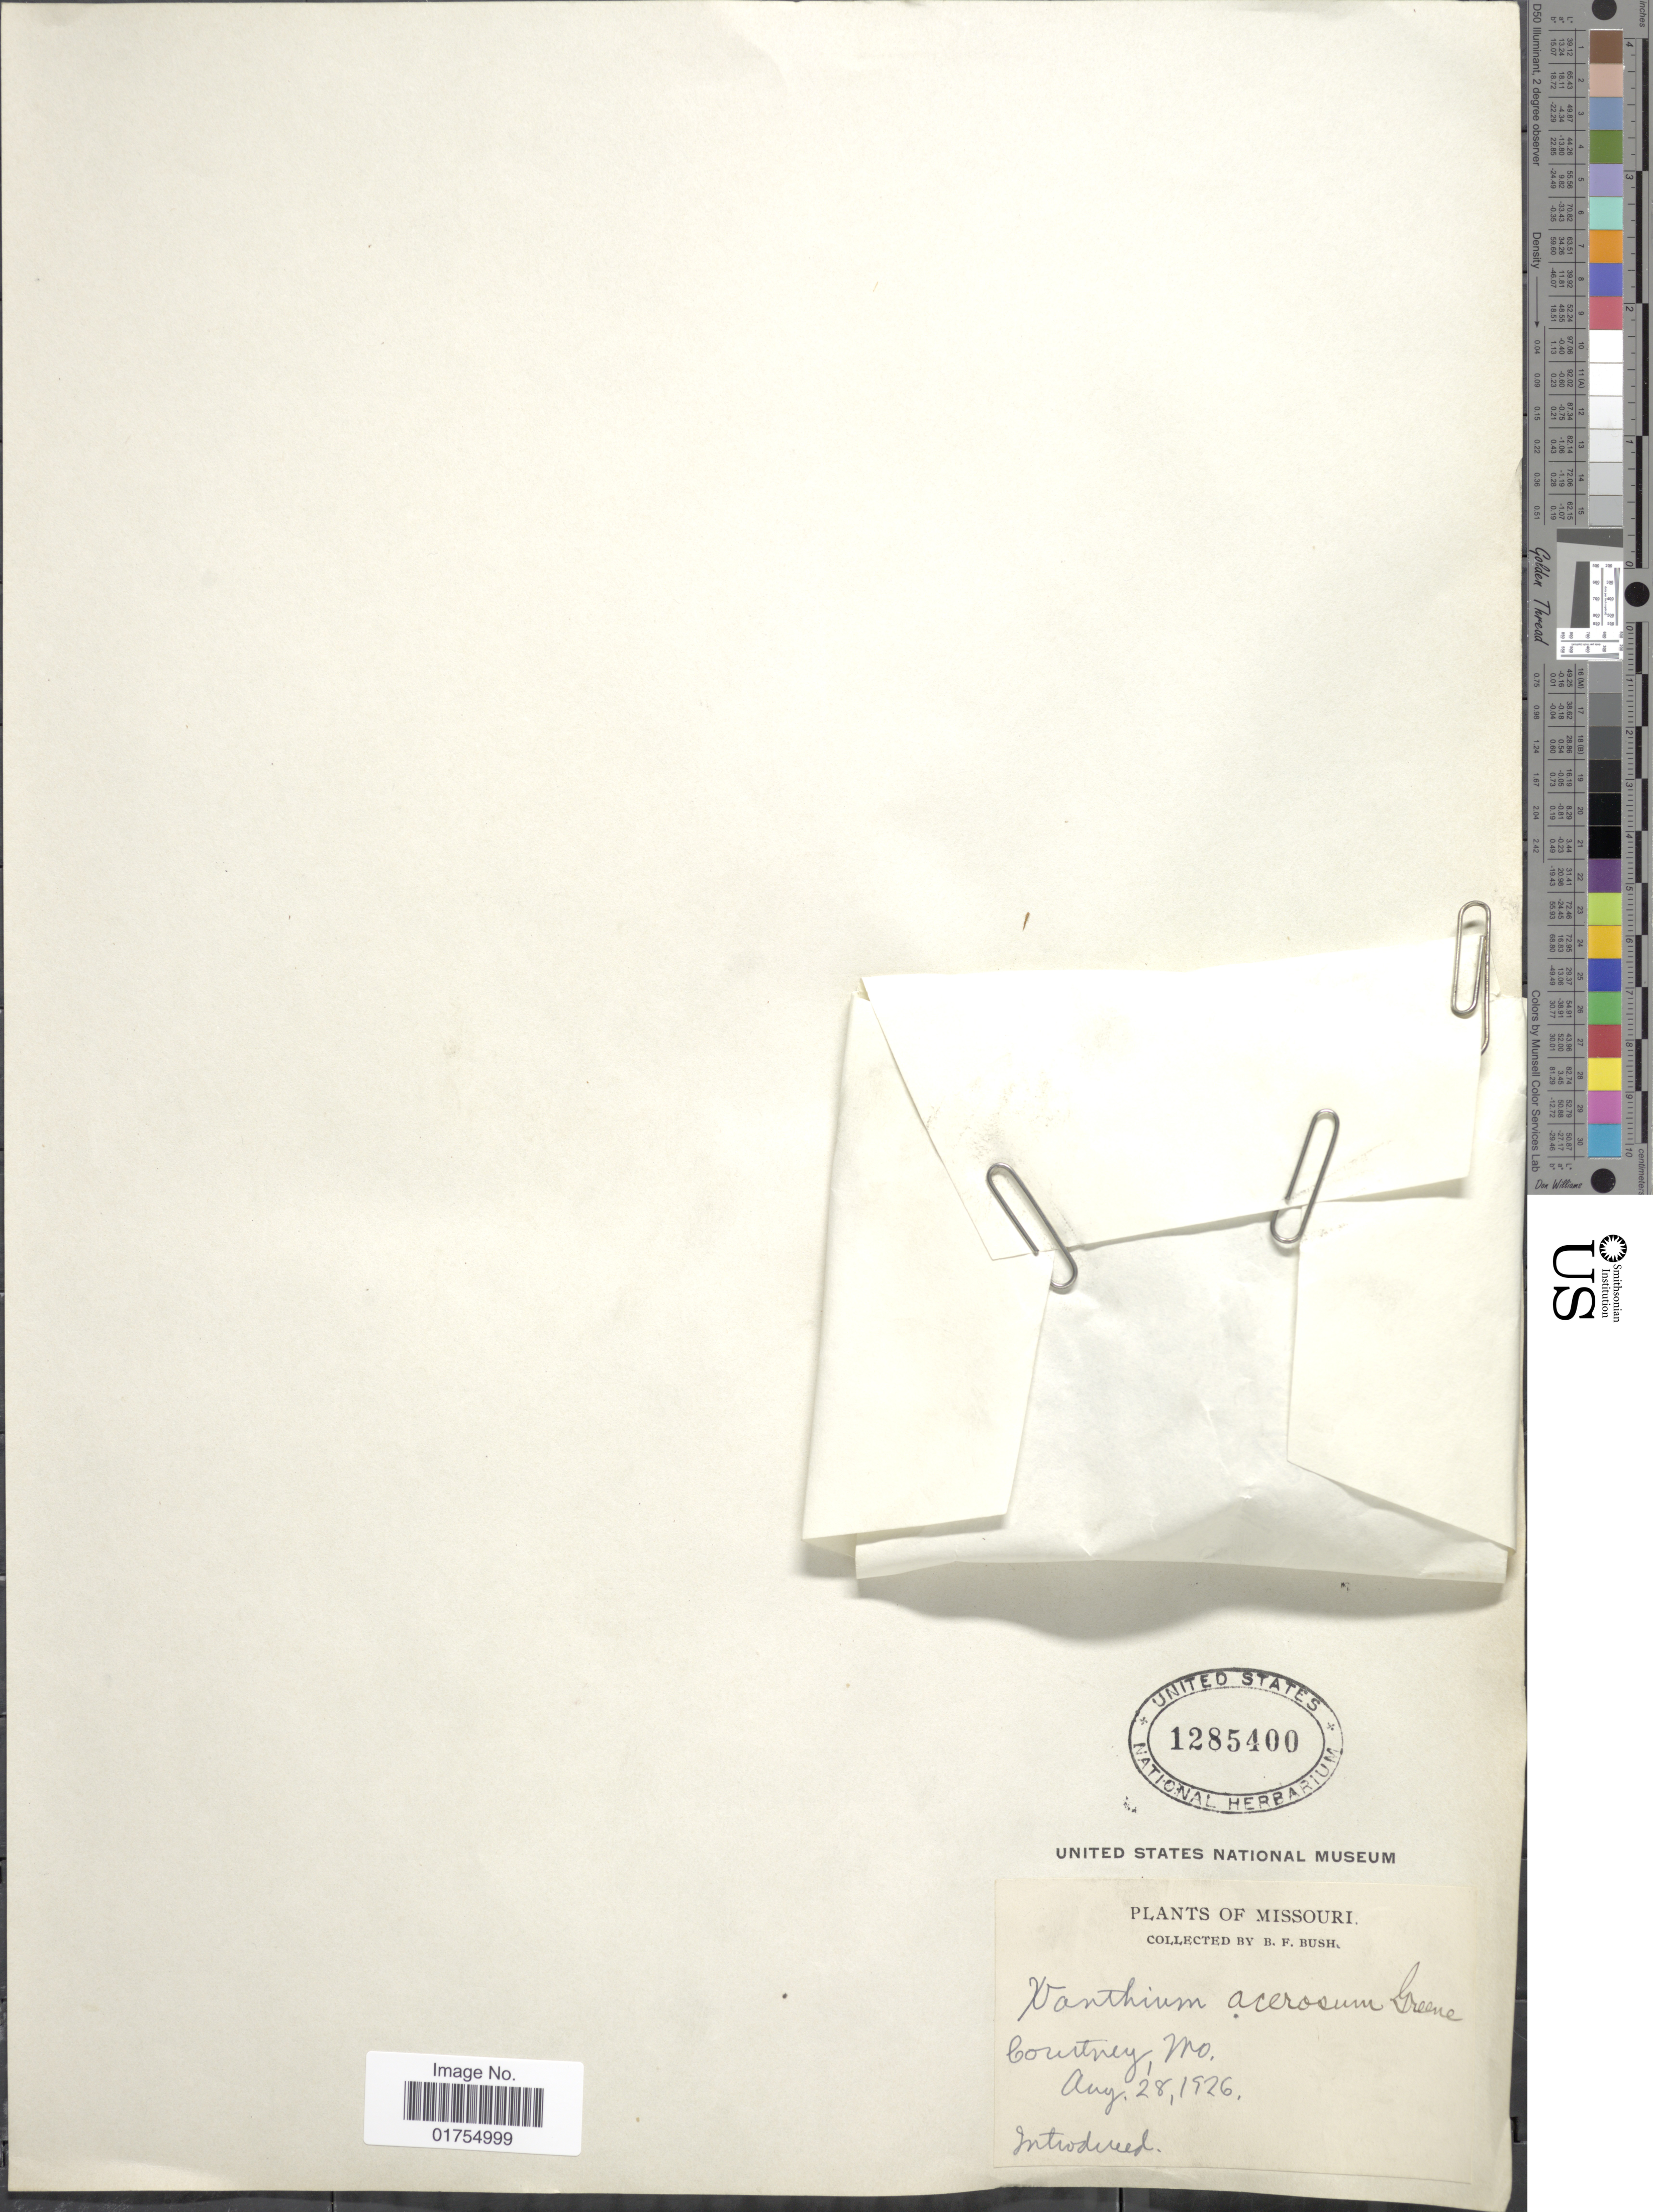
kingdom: Plantae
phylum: Tracheophyta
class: Magnoliopsida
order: Asterales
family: Asteraceae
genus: Xanthium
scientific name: Xanthium acerosum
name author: Greene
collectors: B. F. Bush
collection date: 1926-08-28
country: United States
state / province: Missouri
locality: Courtney, Mo.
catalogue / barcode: US 1285400